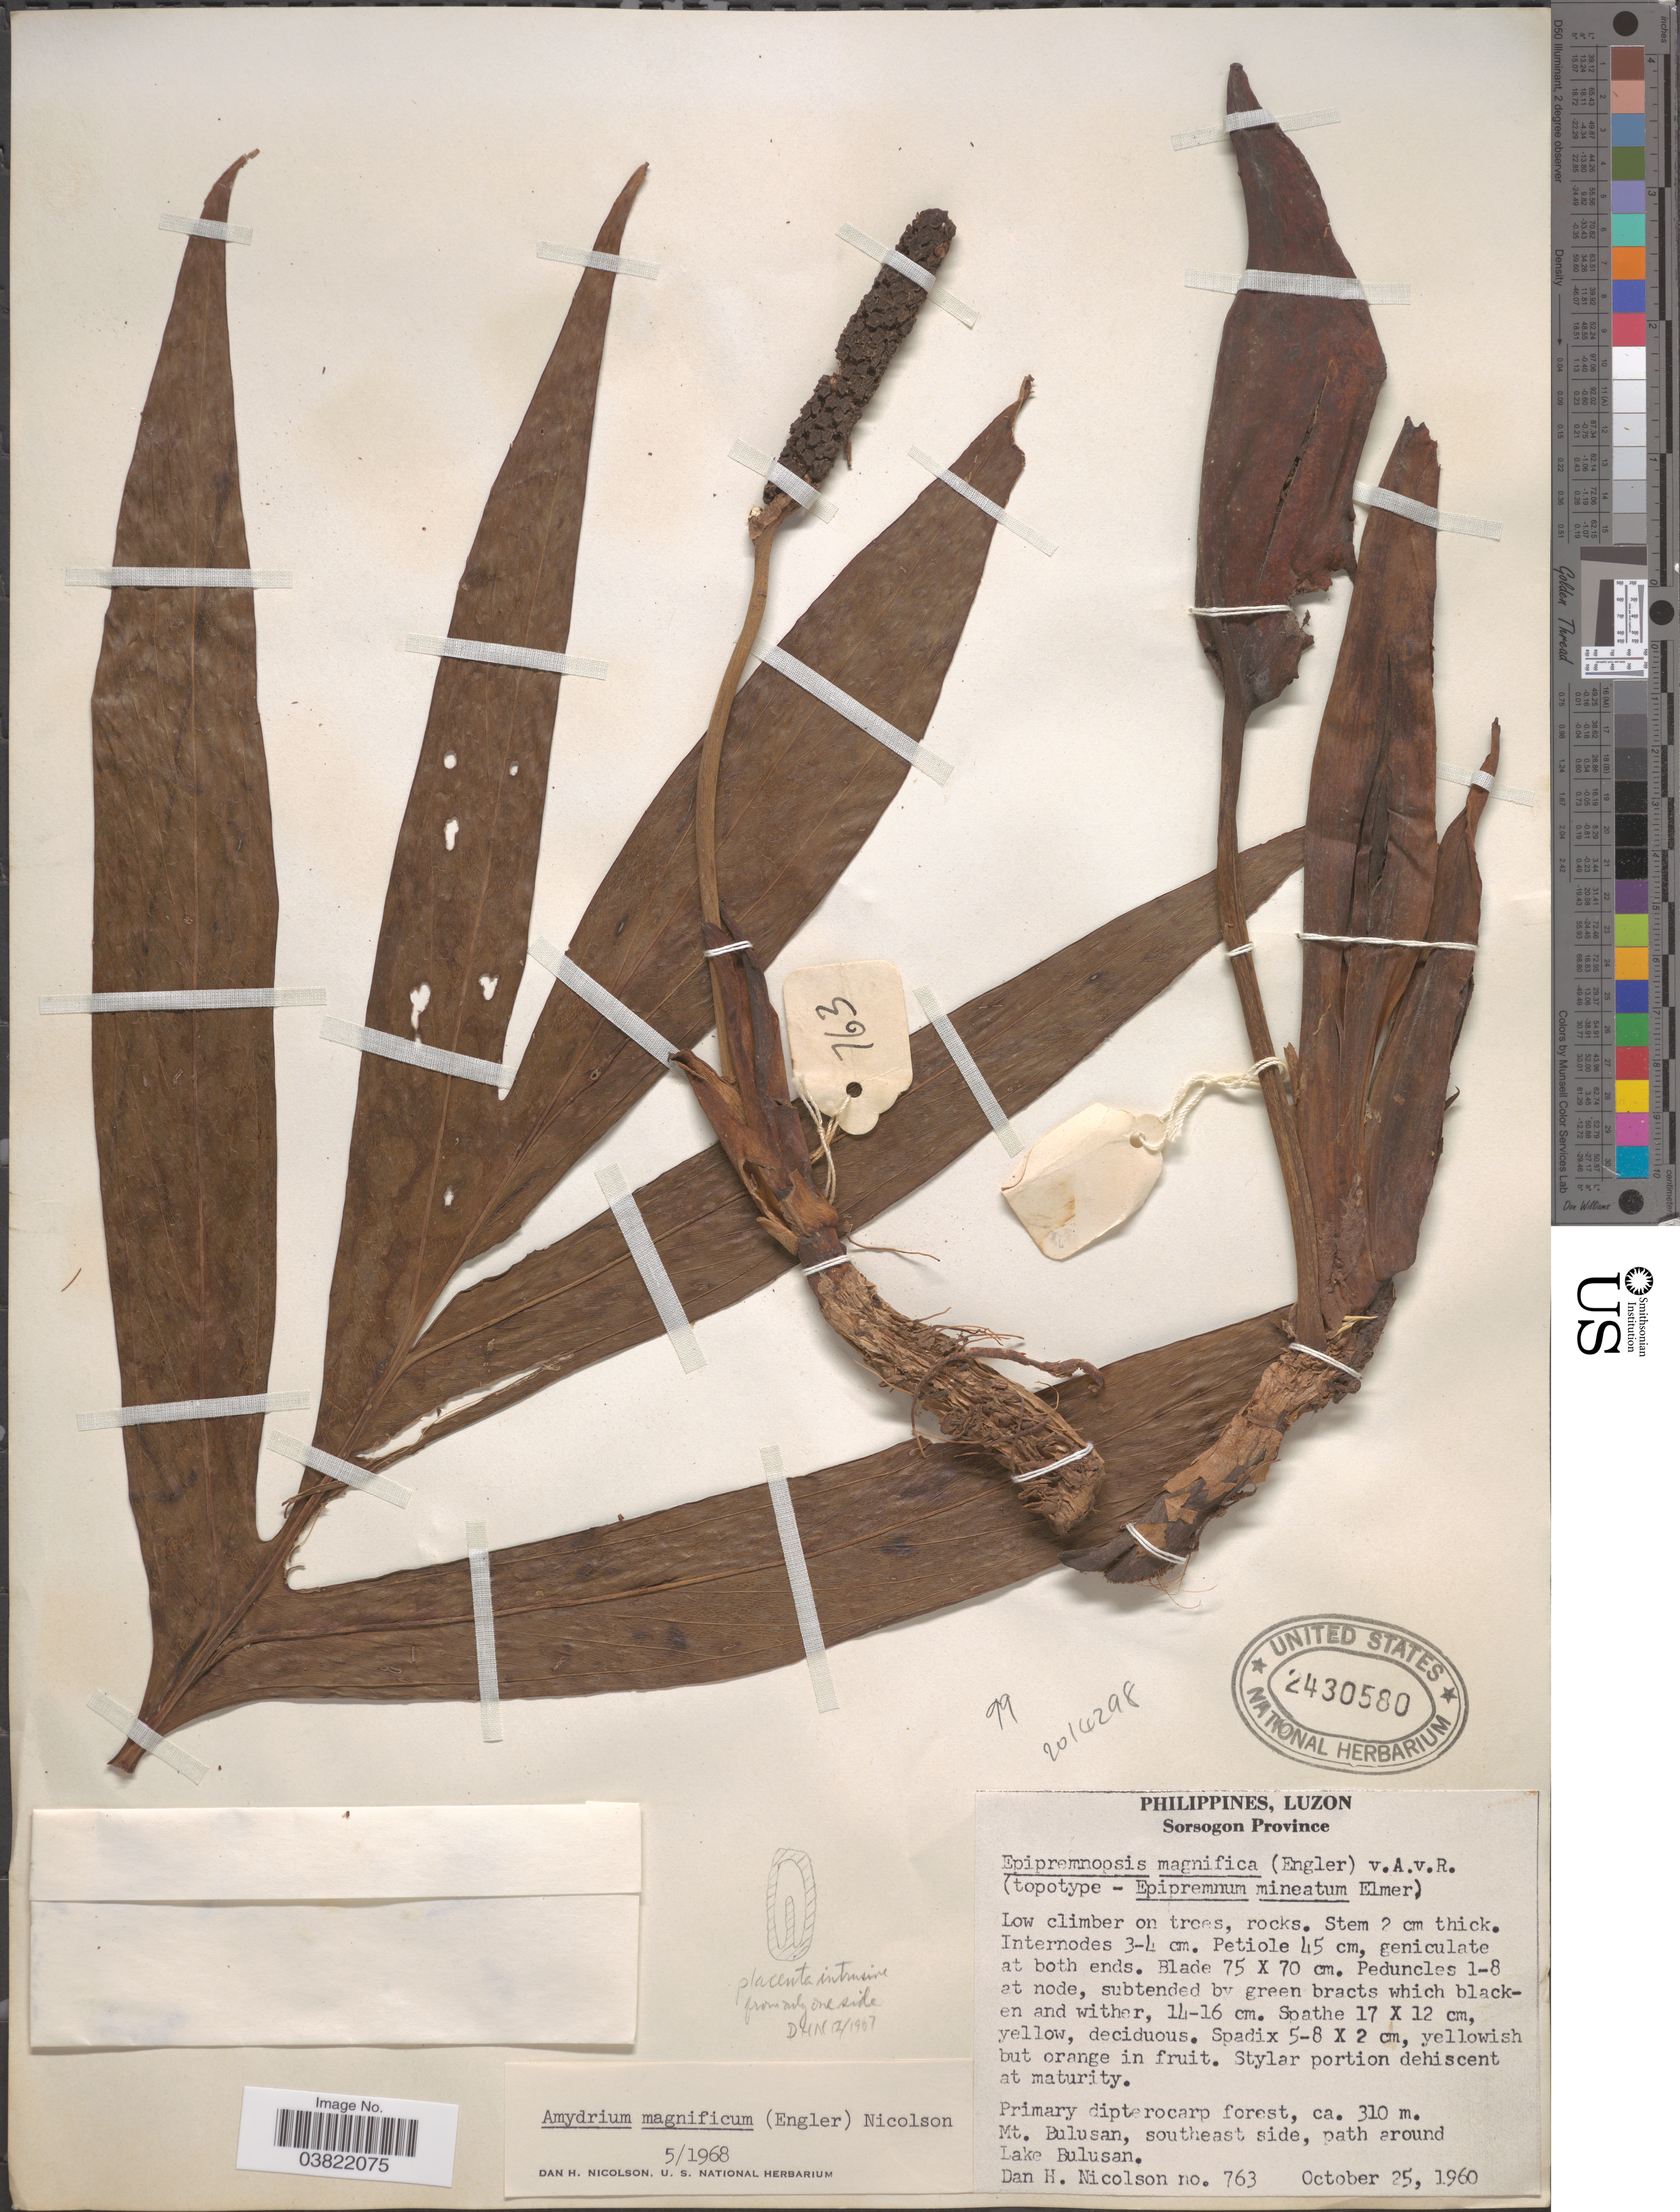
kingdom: Plantae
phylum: Tracheophyta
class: Liliopsida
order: Alismatales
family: Araceae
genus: Amydrium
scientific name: Amydrium magnificum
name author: (Engl.) Nicolson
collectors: D. H. Nicolson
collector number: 763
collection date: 1960-10-25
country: Philippines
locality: Luzon, Sorsogon Province, Mt. Bulusan, southeast side, path around Lake Bulusan.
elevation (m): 310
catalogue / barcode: US 2430580